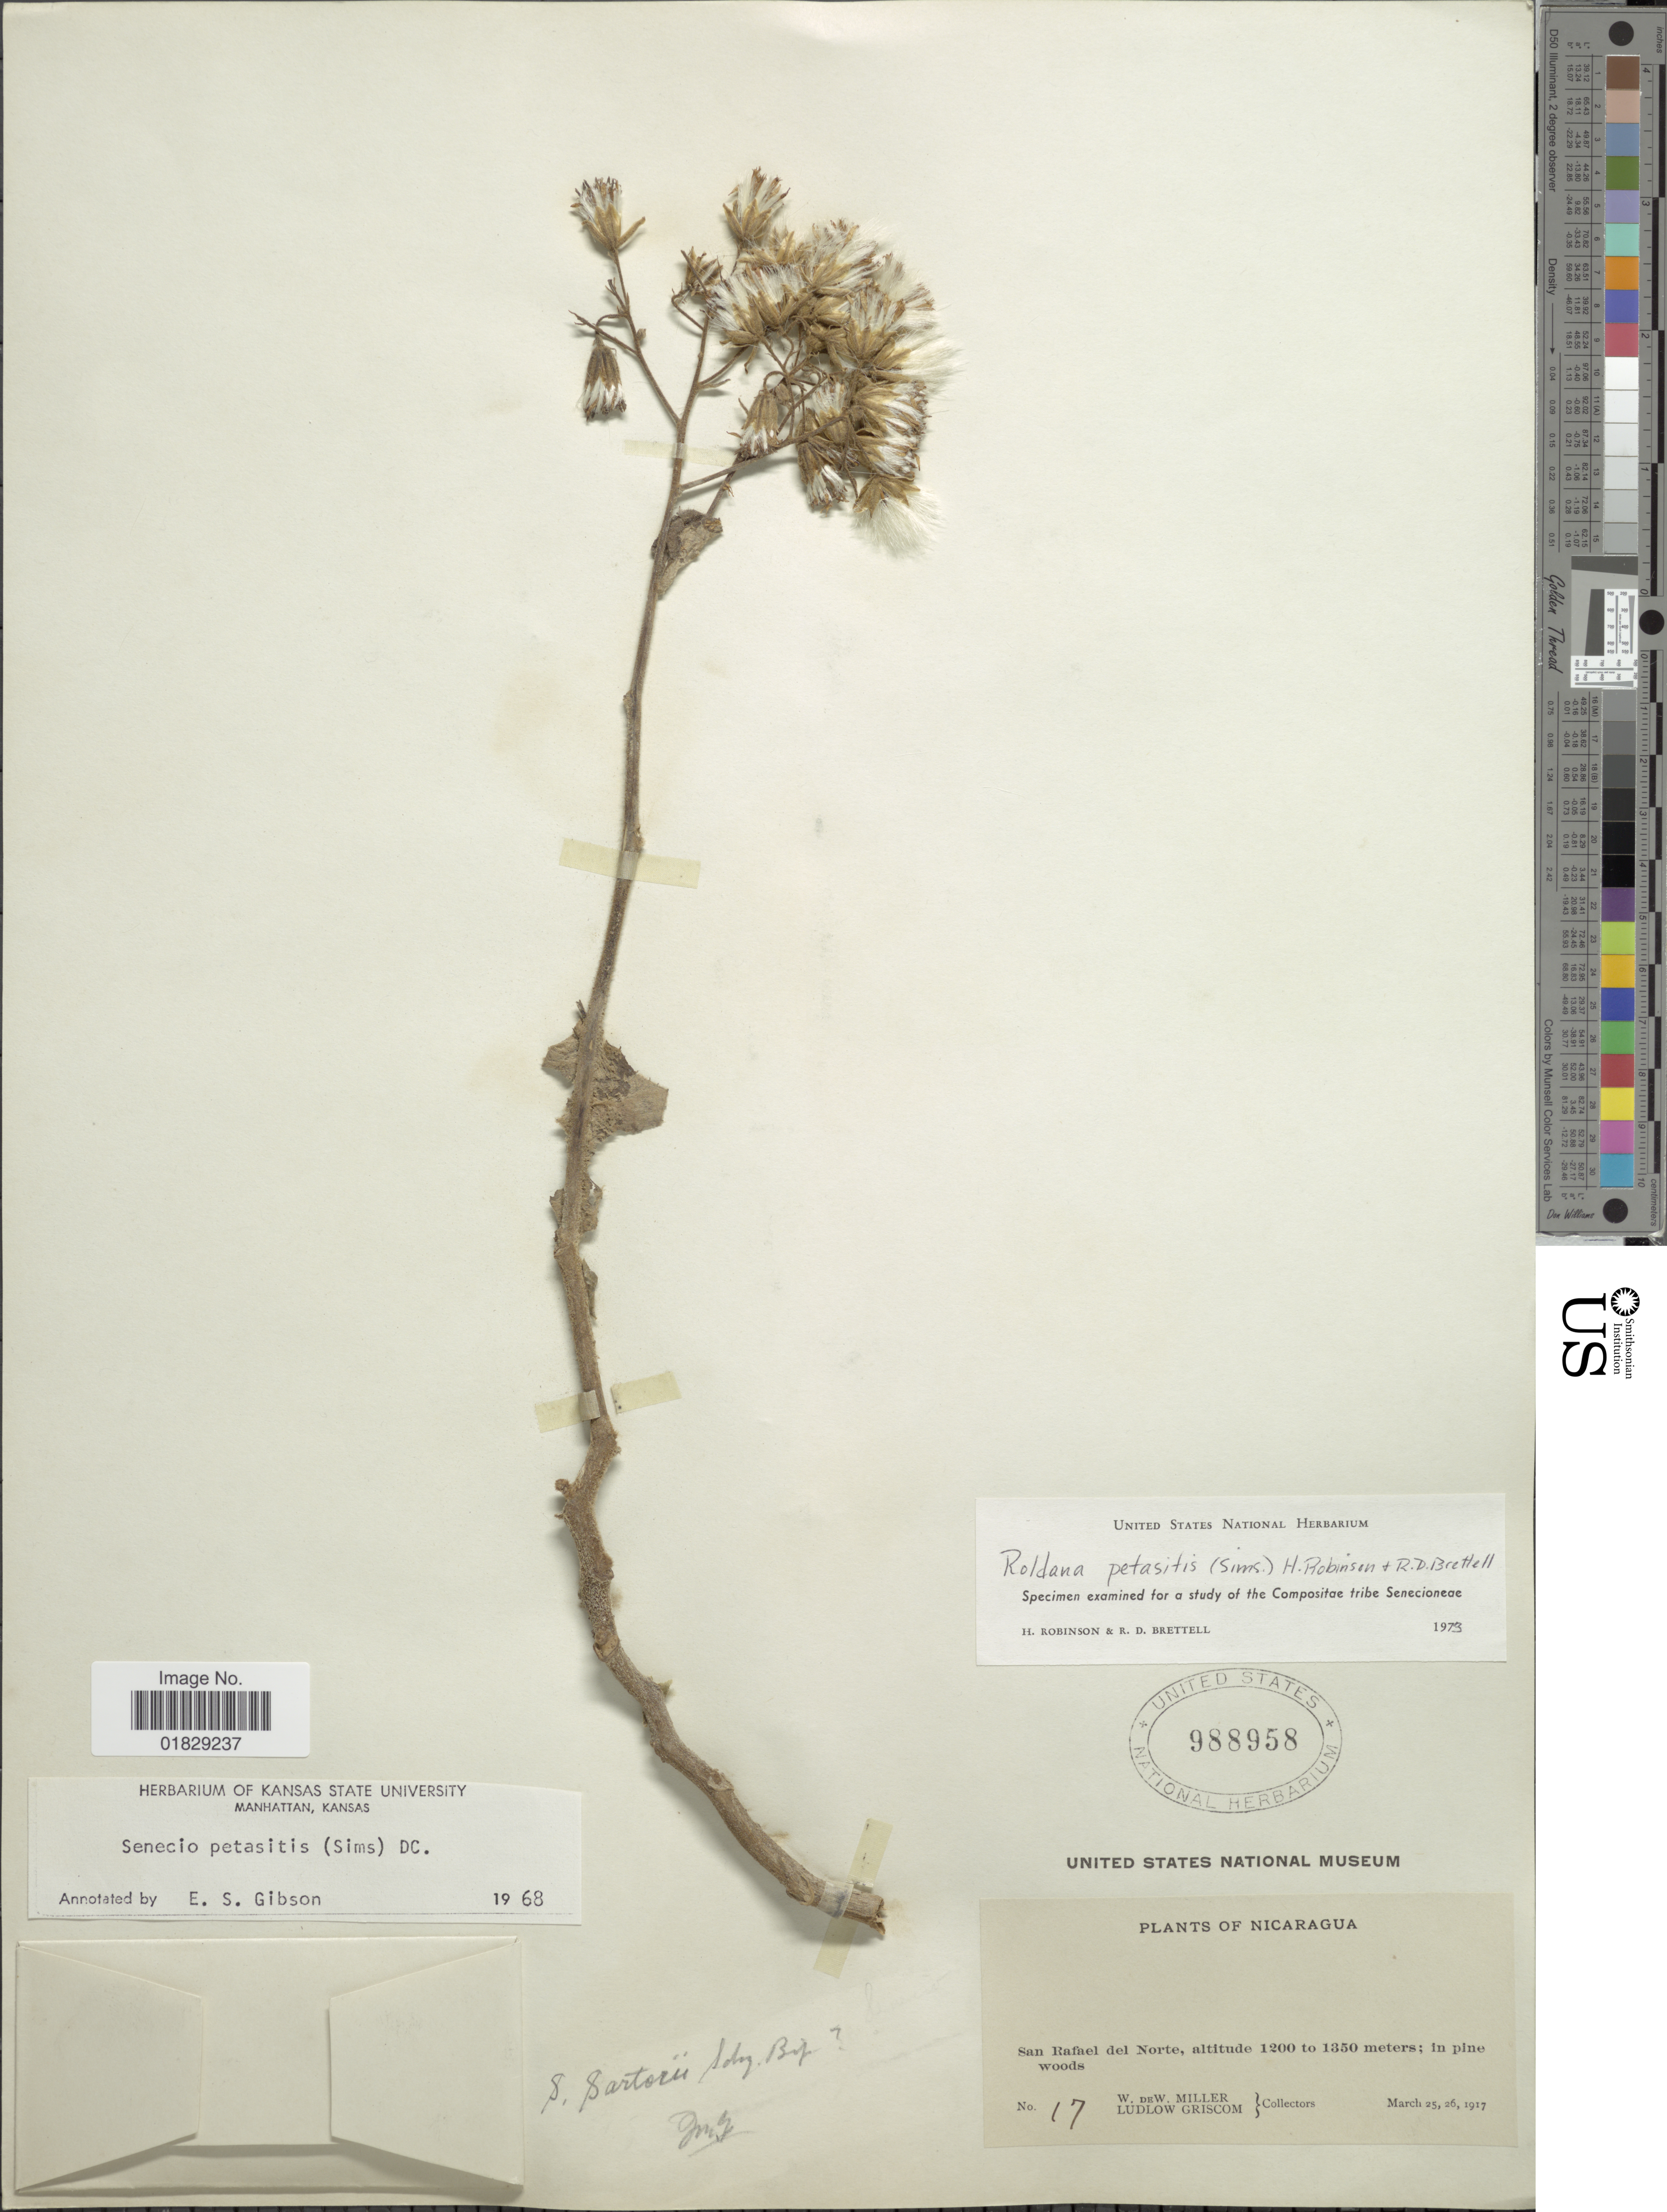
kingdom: Plantae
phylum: Tracheophyta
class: Magnoliopsida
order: Asterales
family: Asteraceae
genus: Roldana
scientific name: Roldana petasitis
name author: (Sims) H. Rob. & Brettell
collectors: W. W. Miller & L. Griscom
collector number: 17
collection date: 1917-03-25/1917-03-26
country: Nicaragua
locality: San Rafael del Norte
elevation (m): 1200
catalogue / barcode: US 988958